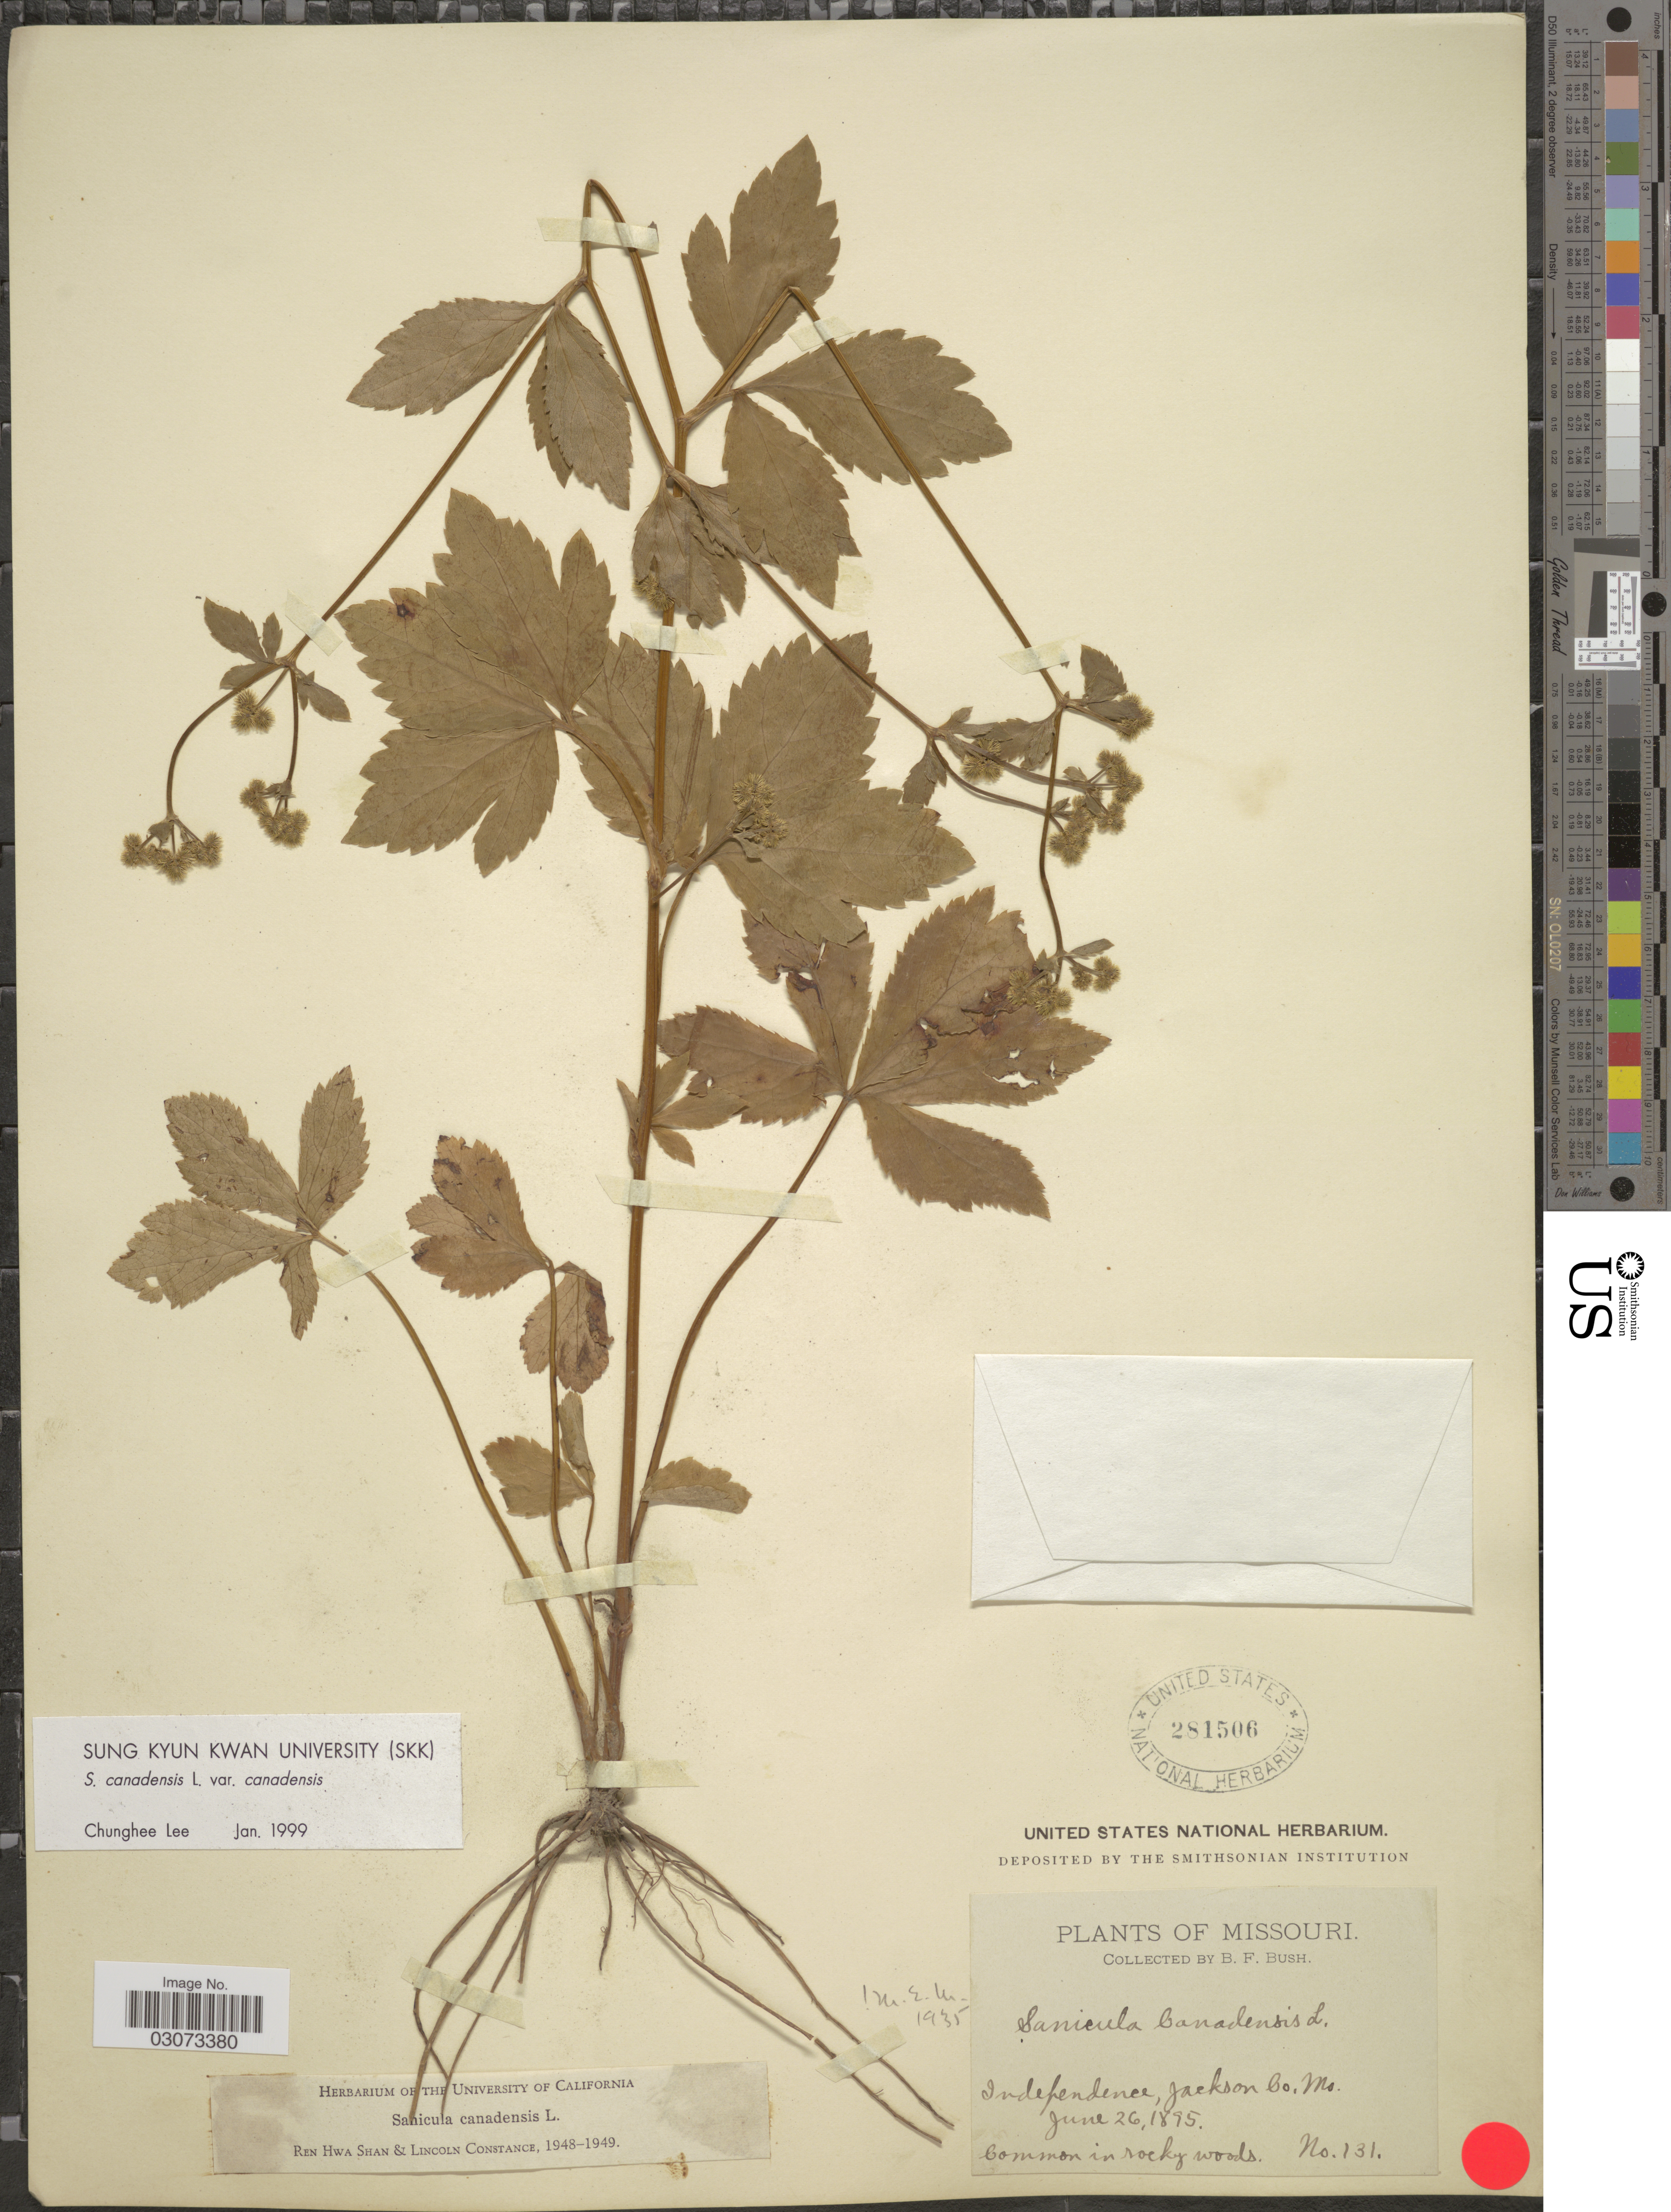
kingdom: Plantae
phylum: Tracheophyta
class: Magnoliopsida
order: Apiales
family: Apiaceae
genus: Sanicula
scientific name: Sanicula canadensis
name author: L.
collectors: B. F. Bush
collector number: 131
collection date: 1895-06-26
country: United States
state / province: Missouri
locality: Independence, Jackson Co.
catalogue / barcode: US 281506